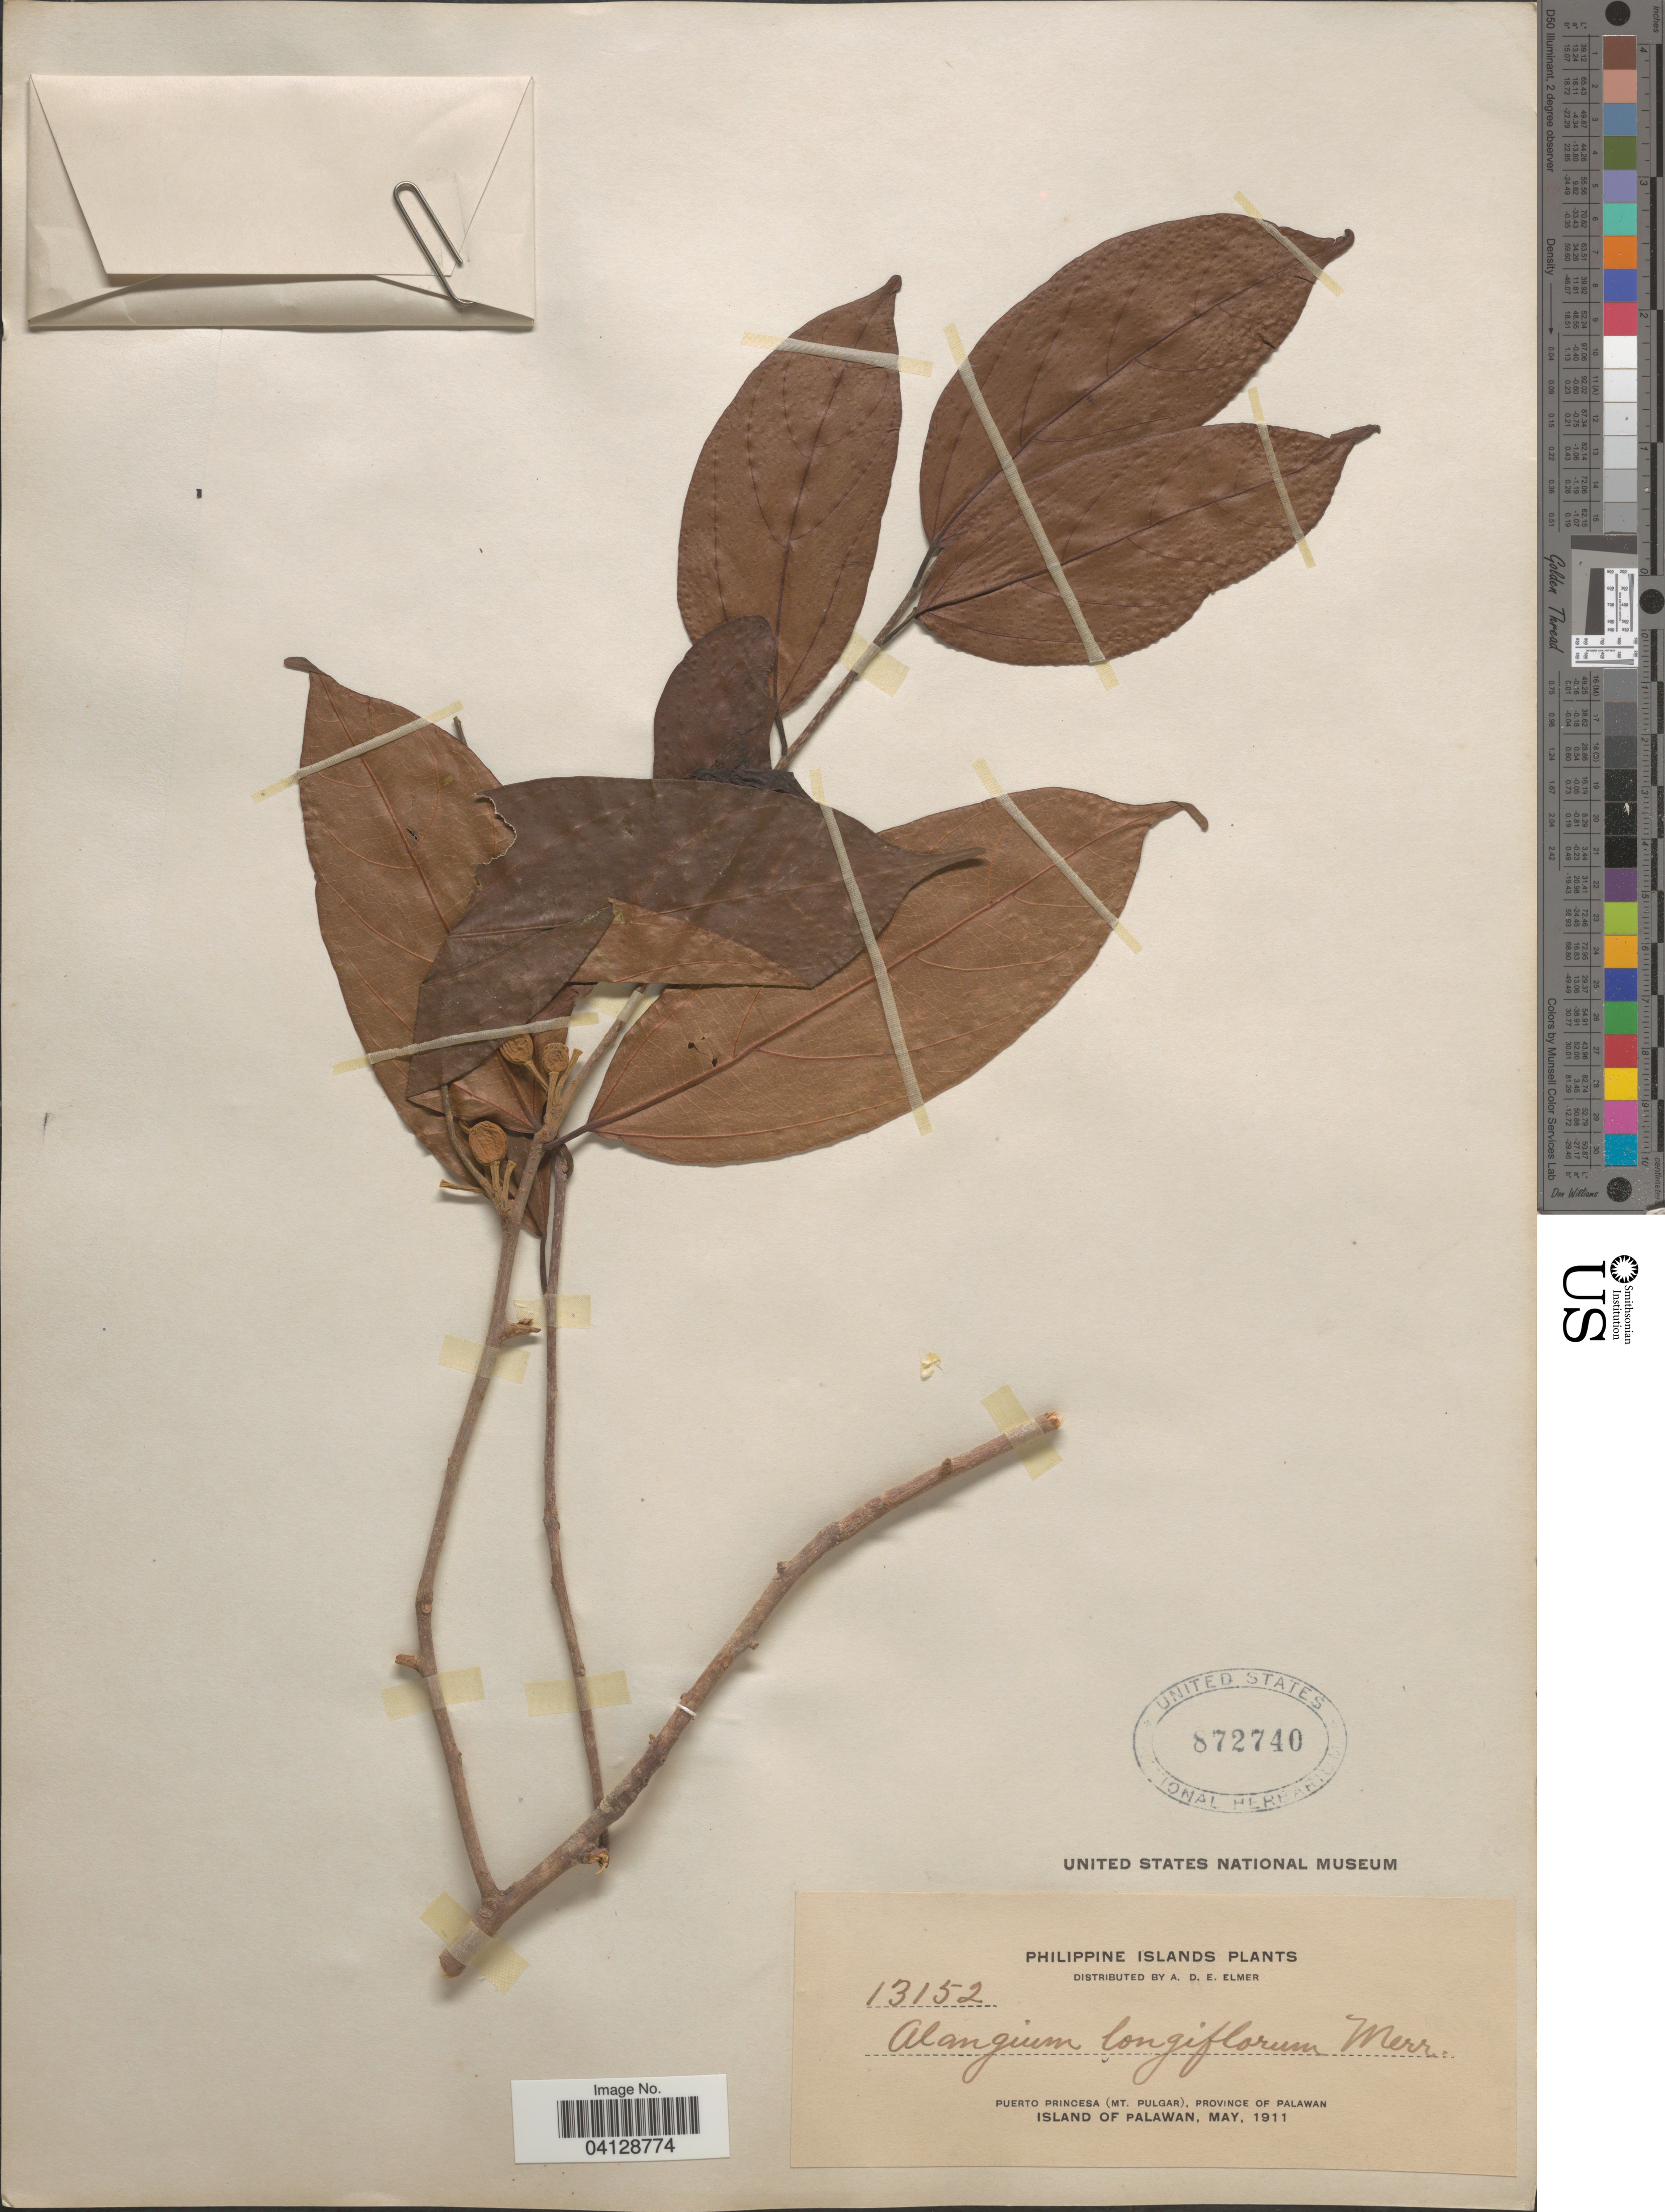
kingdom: Plantae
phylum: Tracheophyta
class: Magnoliopsida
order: Cornales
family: Cornaceae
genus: Alangium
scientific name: Alangium longiflorum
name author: Merr.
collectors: A. D. E. Elmer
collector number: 13152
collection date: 1911-05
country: Philippines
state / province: Mimaropa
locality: Philippine Islands. Puerto Princesa (Mt. Pulgar), Province of Palawan. Island of Palawan.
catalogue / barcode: US 872740